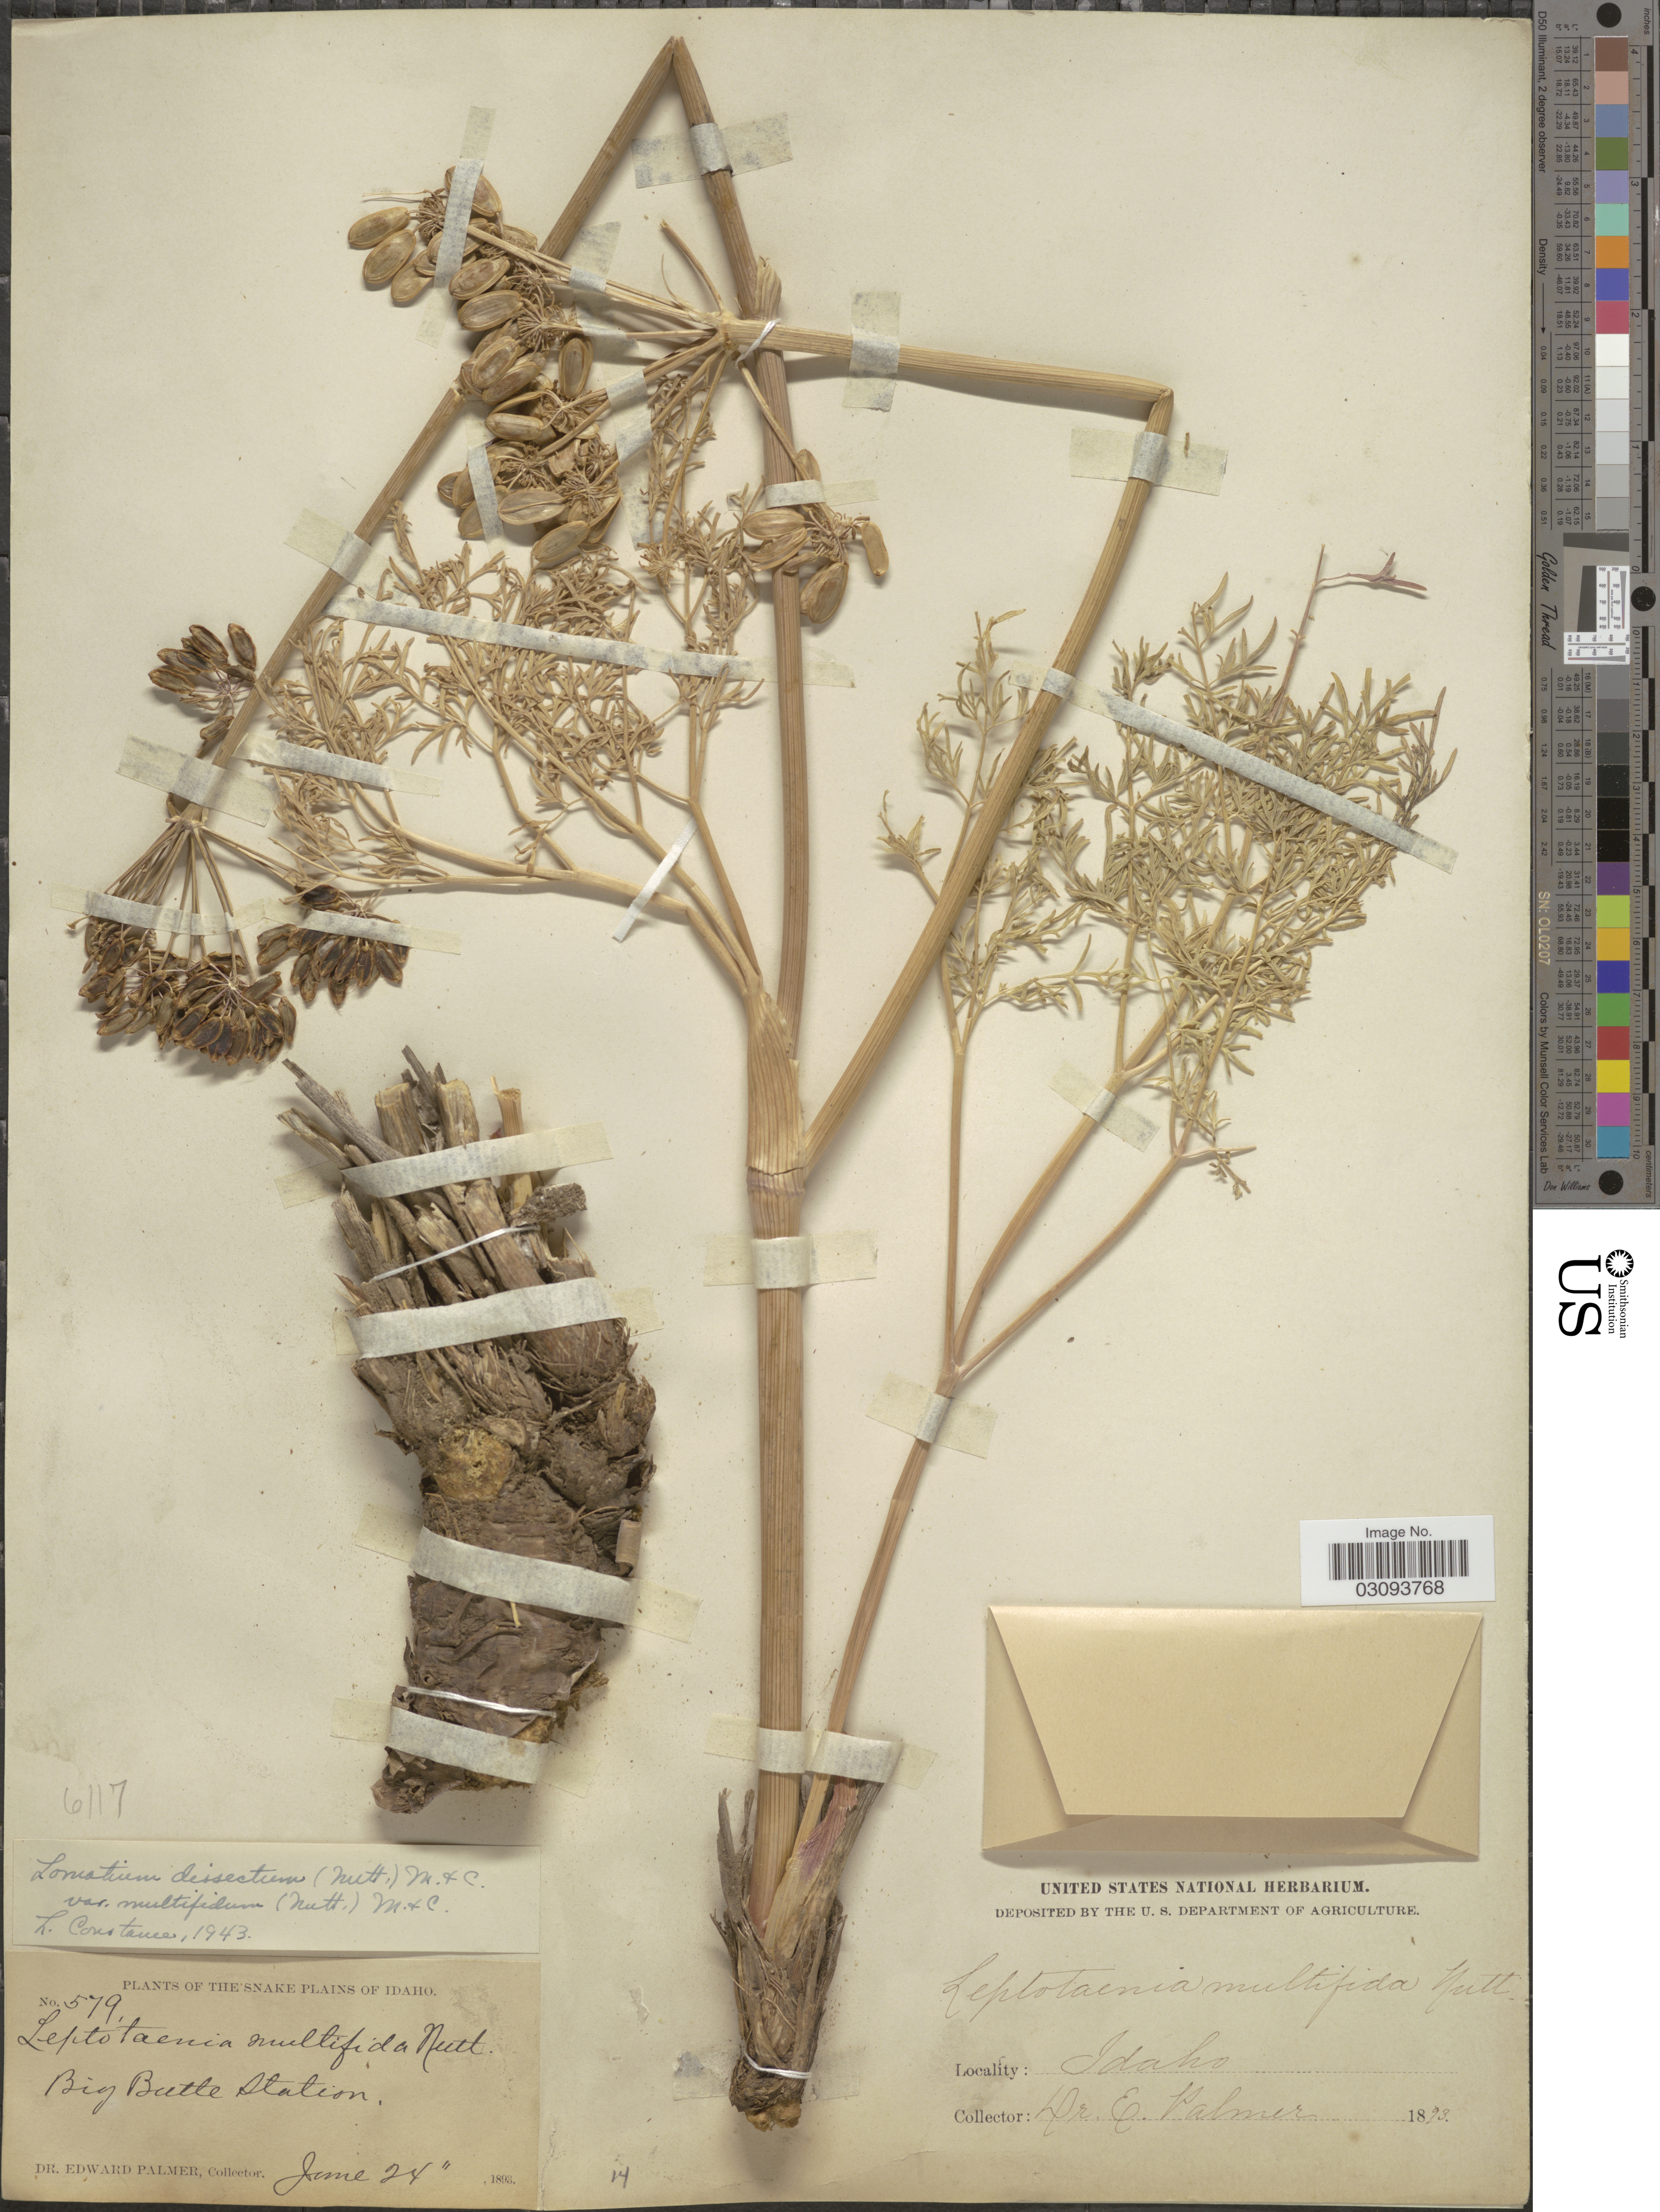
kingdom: Plantae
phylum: Tracheophyta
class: Magnoliopsida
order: Apiales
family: Apiaceae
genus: Lomatium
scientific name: Lomatium dissectum var. multifidum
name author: (Nutt.) Mathias & Constance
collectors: E. Palmer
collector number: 579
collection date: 1893-06-24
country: United States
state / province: Idaho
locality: The Snake Plains of Idaho. Big Butte Station.